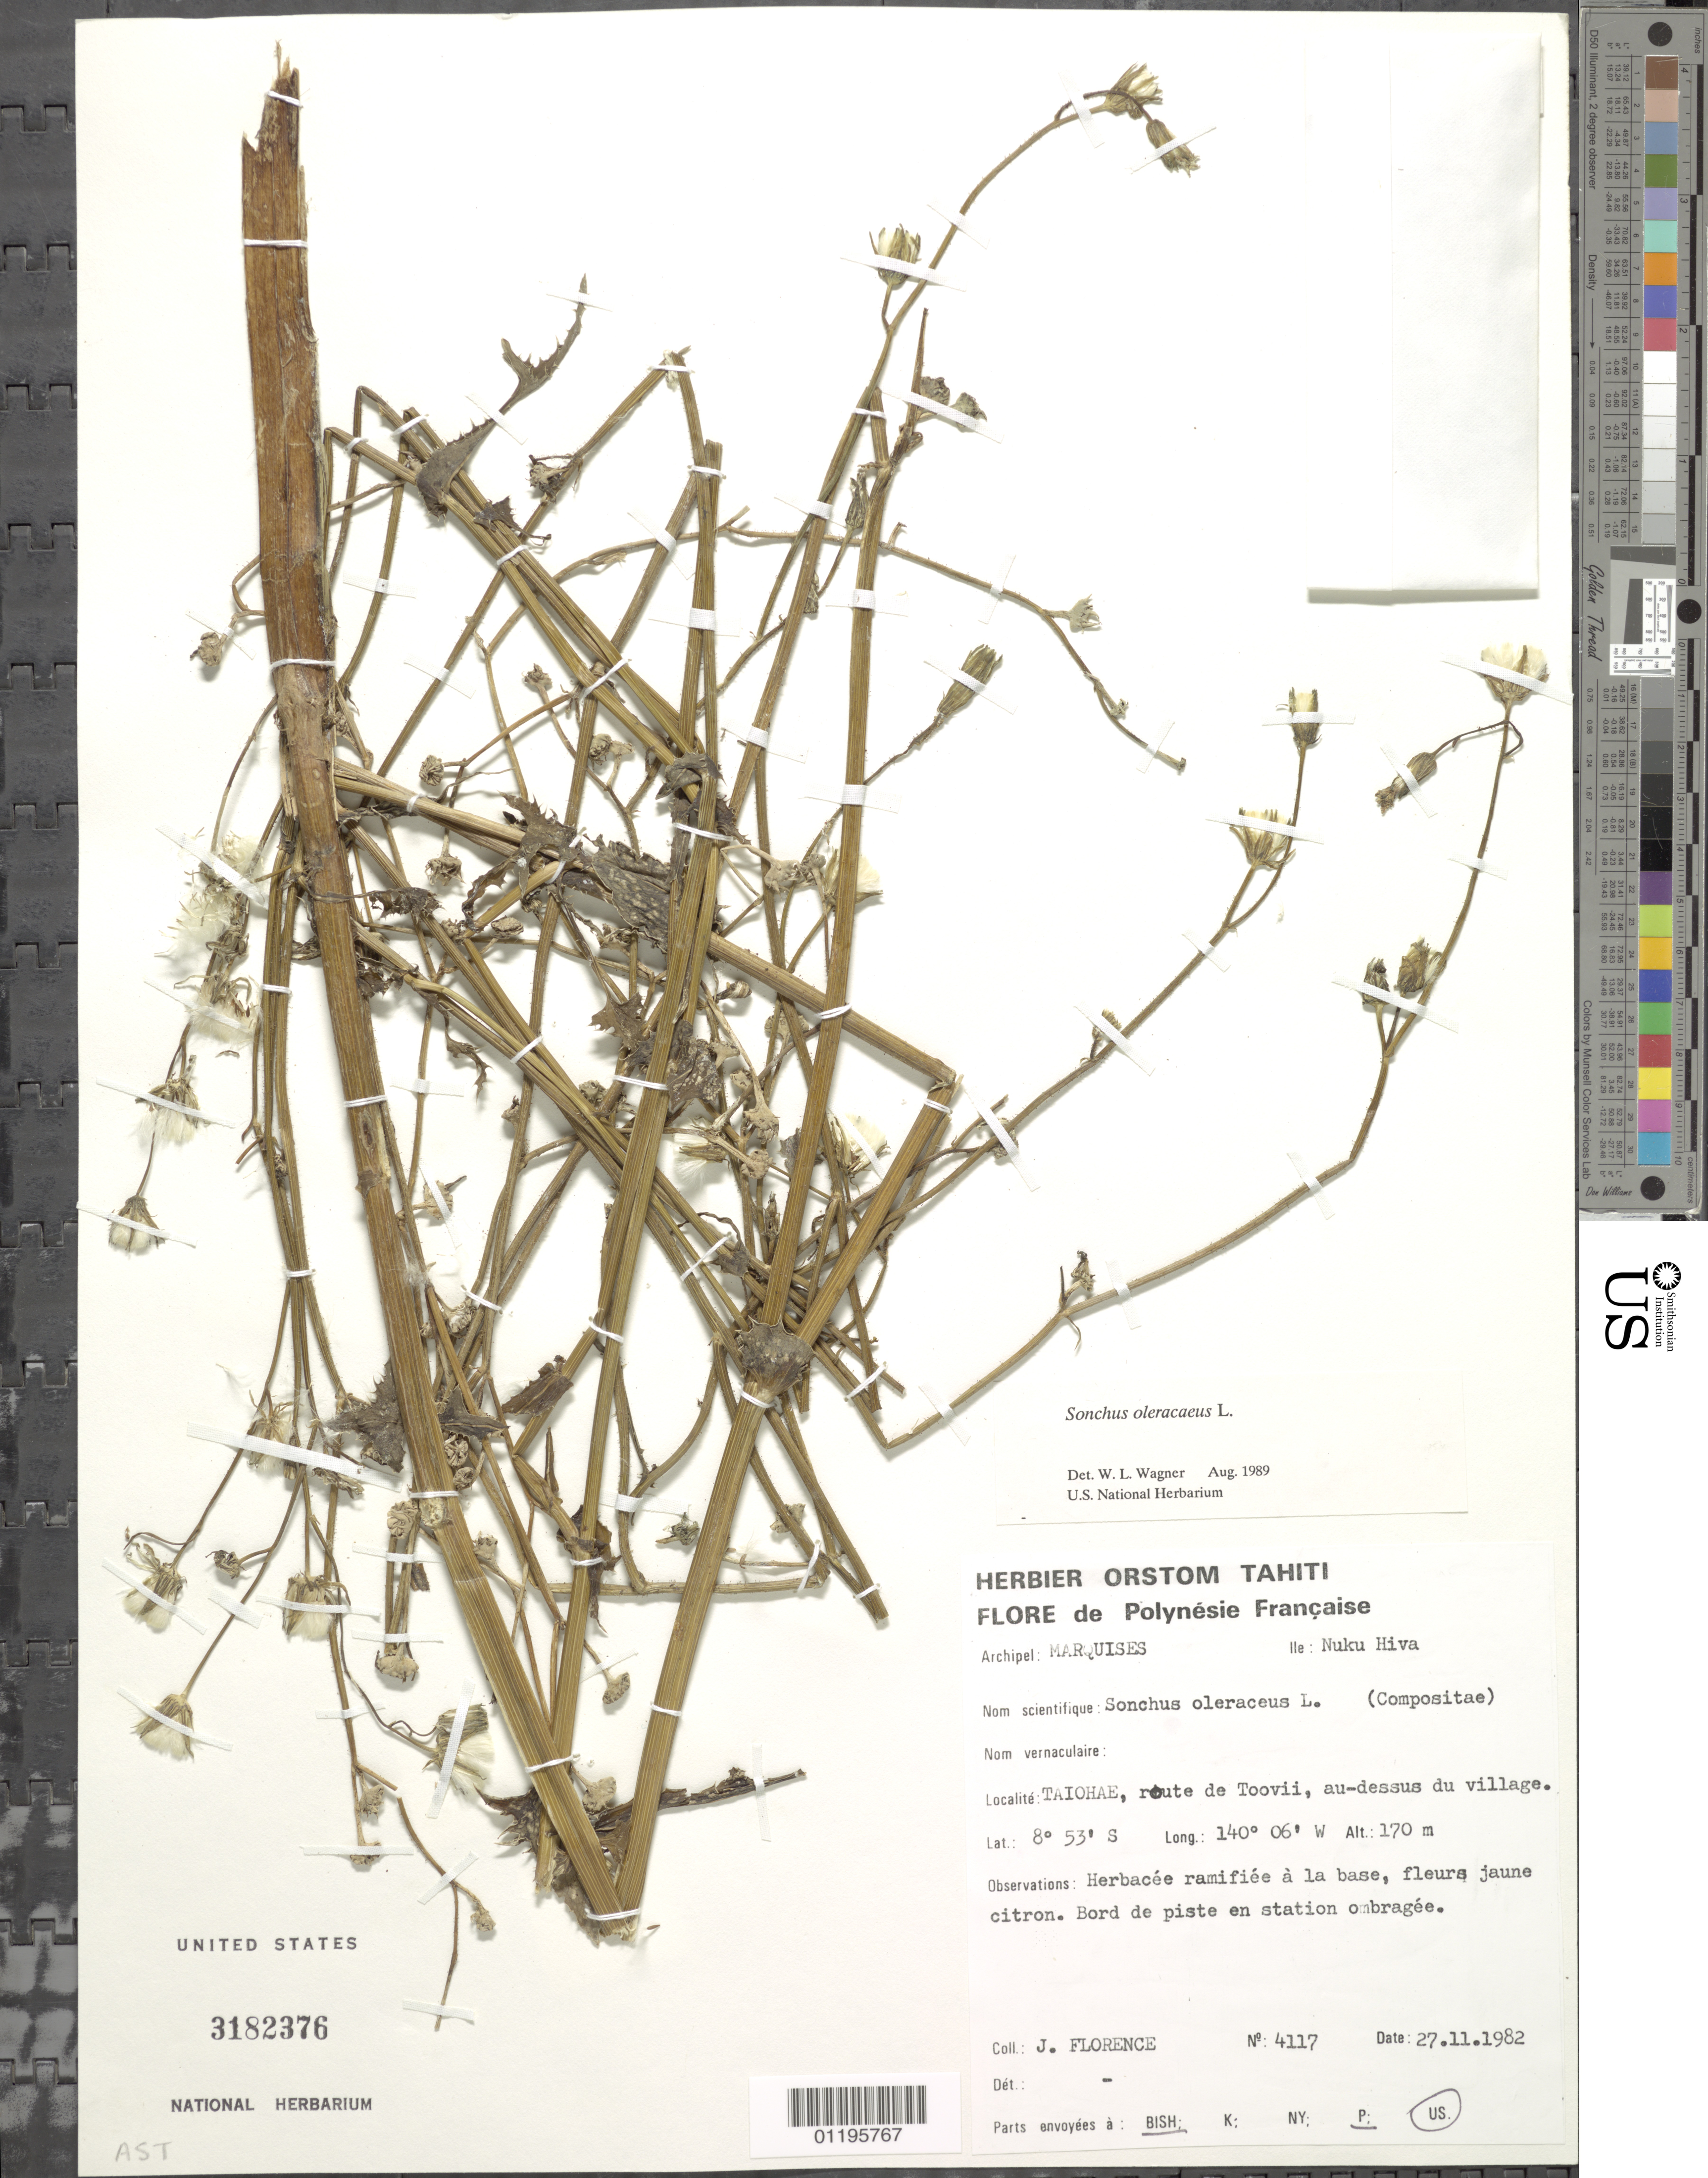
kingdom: Plantae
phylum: Tracheophyta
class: Magnoliopsida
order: Asterales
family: Asteraceae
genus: Sonchus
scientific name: Sonchus oleraceus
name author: L.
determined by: Wagner, W. L., (BOT), Smithsonian Institution - National Museum of Natural History (UNITED STATES)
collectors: J. Florence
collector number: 4117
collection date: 1982-11-27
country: French Polynesia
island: Nuku Hiva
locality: Taiohae, route de Toovii, au-dessus du village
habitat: Bord de piste en station ombragée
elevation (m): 170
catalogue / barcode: US 3182376